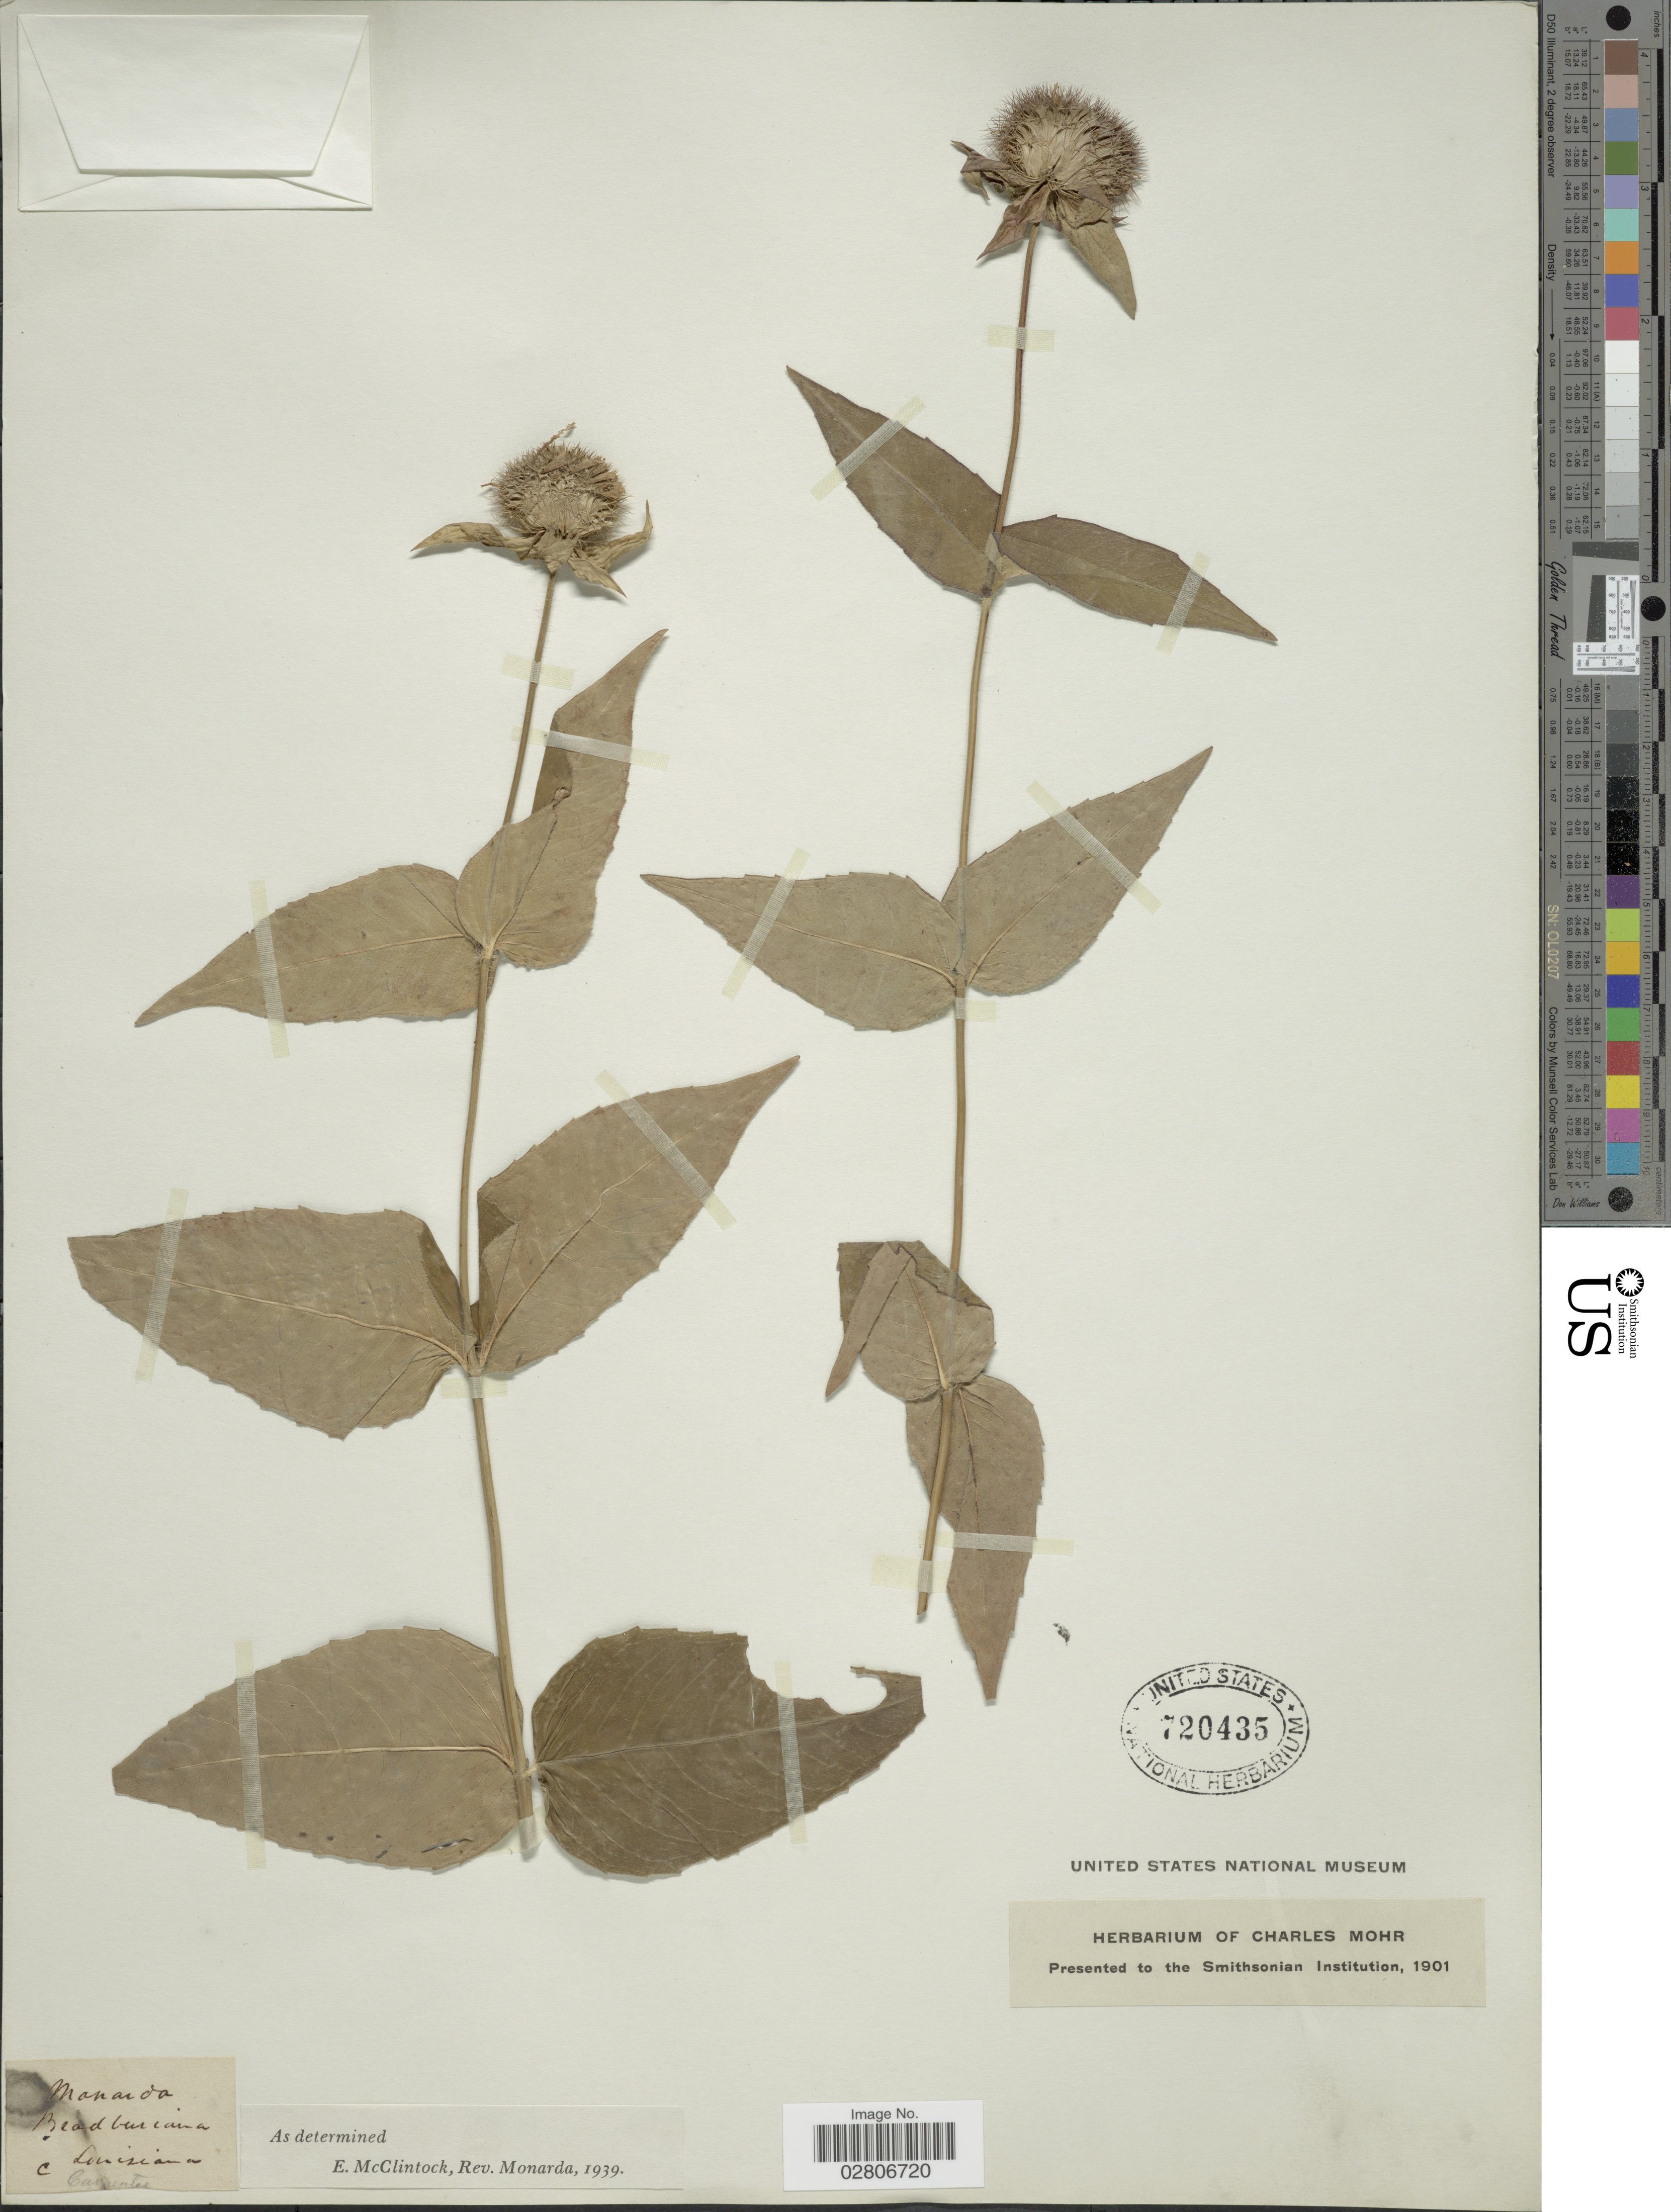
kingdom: Plantae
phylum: Tracheophyta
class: Magnoliopsida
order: Lamiales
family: Lamiaceae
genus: Monarda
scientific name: Monarda bradburiana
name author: L.C. Beck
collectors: ex herb. Charles Mohr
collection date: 1901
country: United States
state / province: Louisiana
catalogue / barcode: US 720435